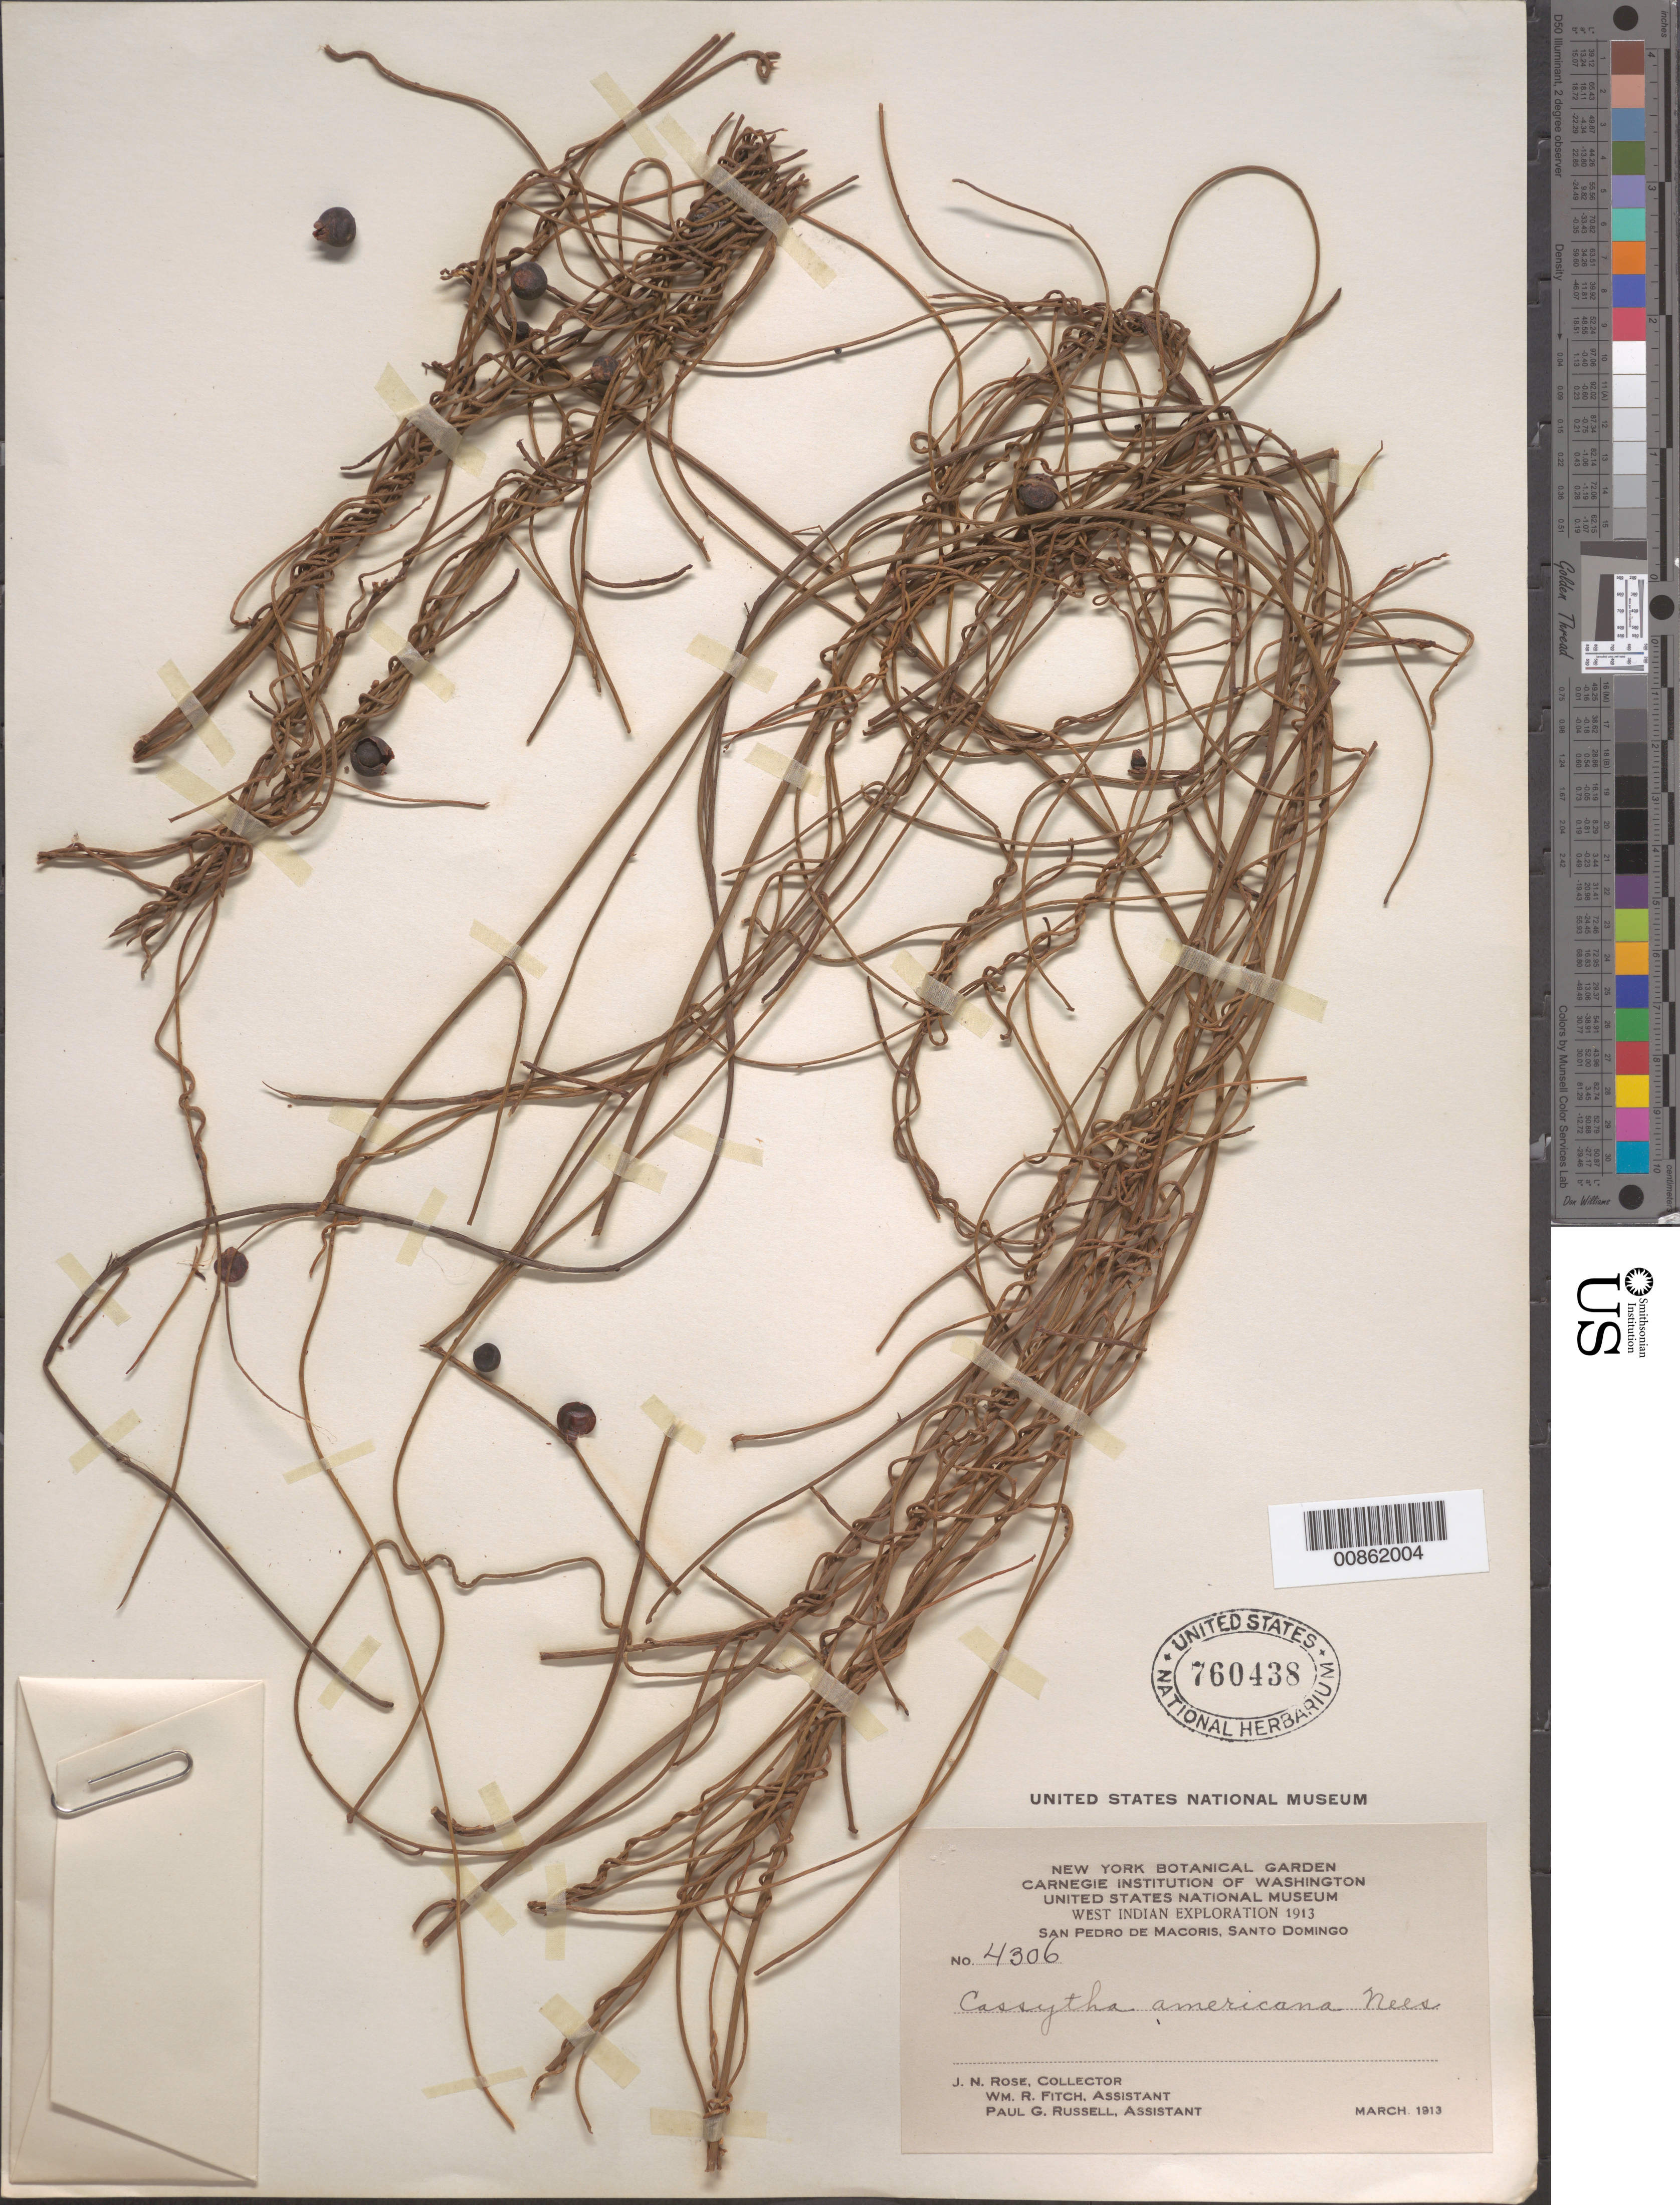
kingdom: Plantae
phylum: Tracheophyta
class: Magnoliopsida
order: Laurales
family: Lauraceae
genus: Cassytha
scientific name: Cassytha filiformis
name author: L.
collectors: J. N. Rose, W. R. Fitch & P. G. Russell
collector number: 4306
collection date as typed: Mar 1913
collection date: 1913-03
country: Dominican Republic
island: Hispaniola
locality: San Pedro de Macoris, Santo Domingo.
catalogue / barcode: US 760438